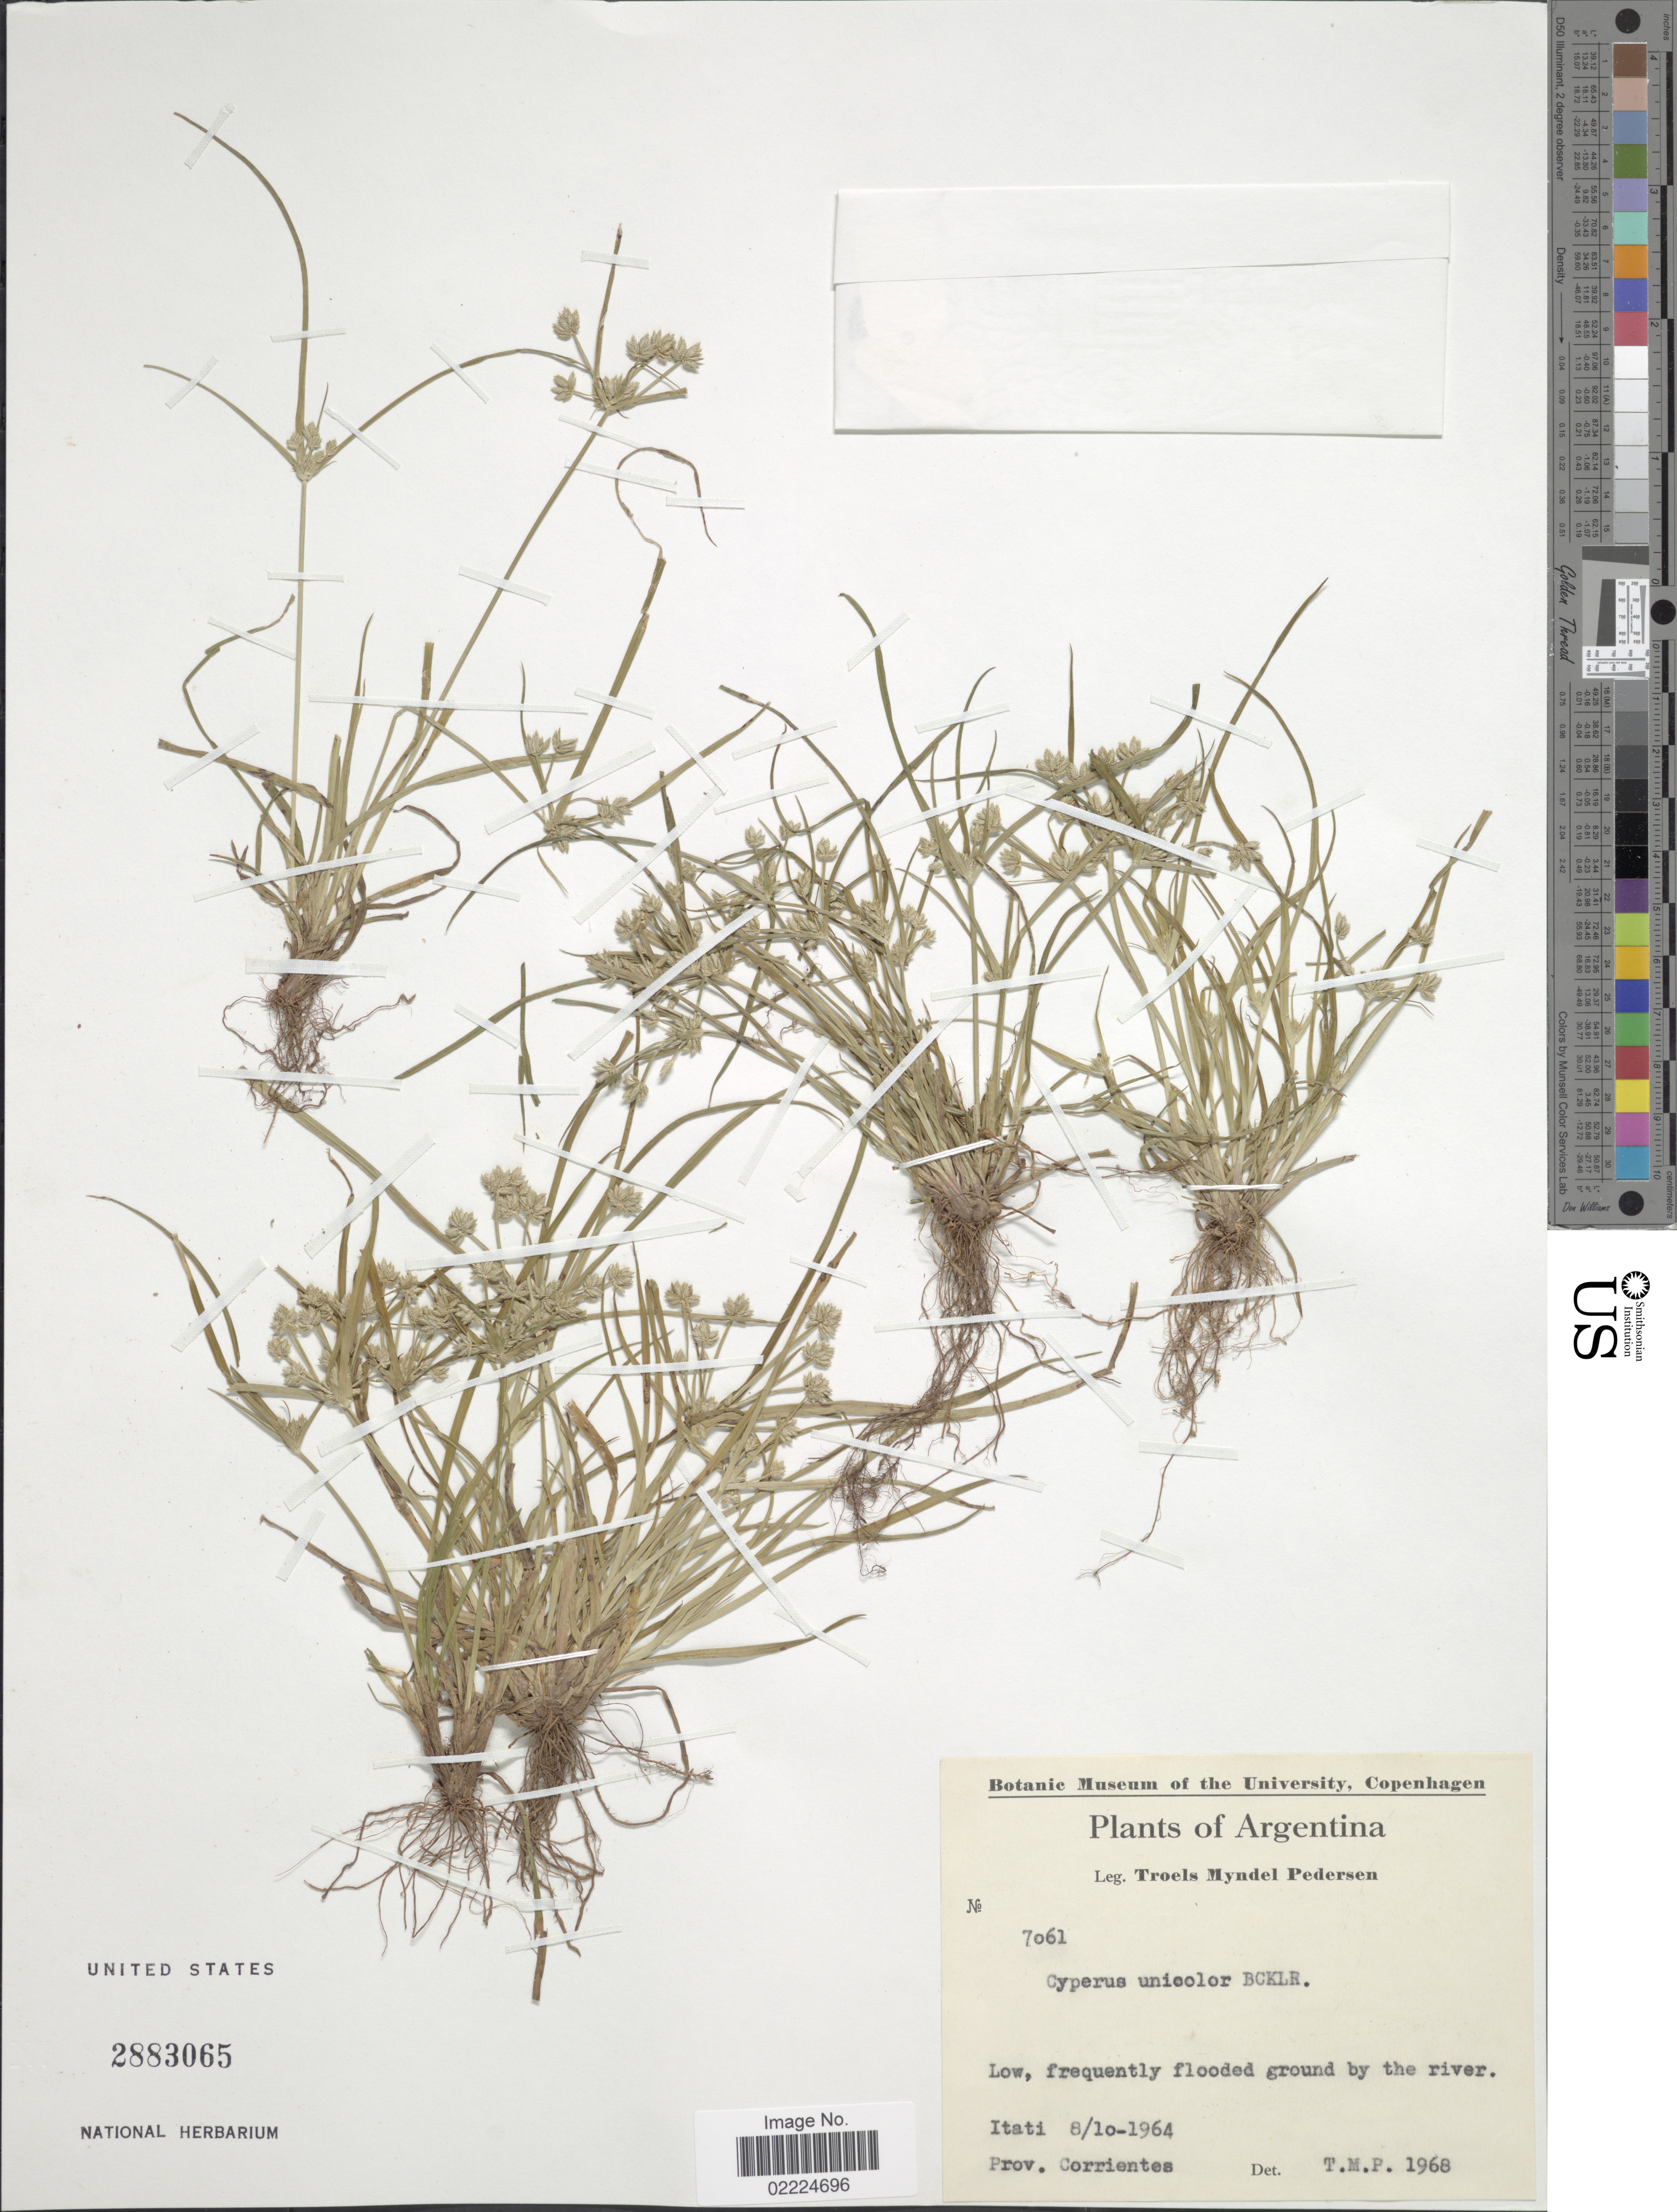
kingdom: Plantae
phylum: Tracheophyta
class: Liliopsida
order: Poales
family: Cyperaceae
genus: Cyperus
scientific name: Cyperus unicolor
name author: Boeckeler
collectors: T. Pederson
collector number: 7061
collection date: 1964-10-08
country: Argentina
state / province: Corrientes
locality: Itati, Prov. Corrientes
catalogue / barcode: US 2883065